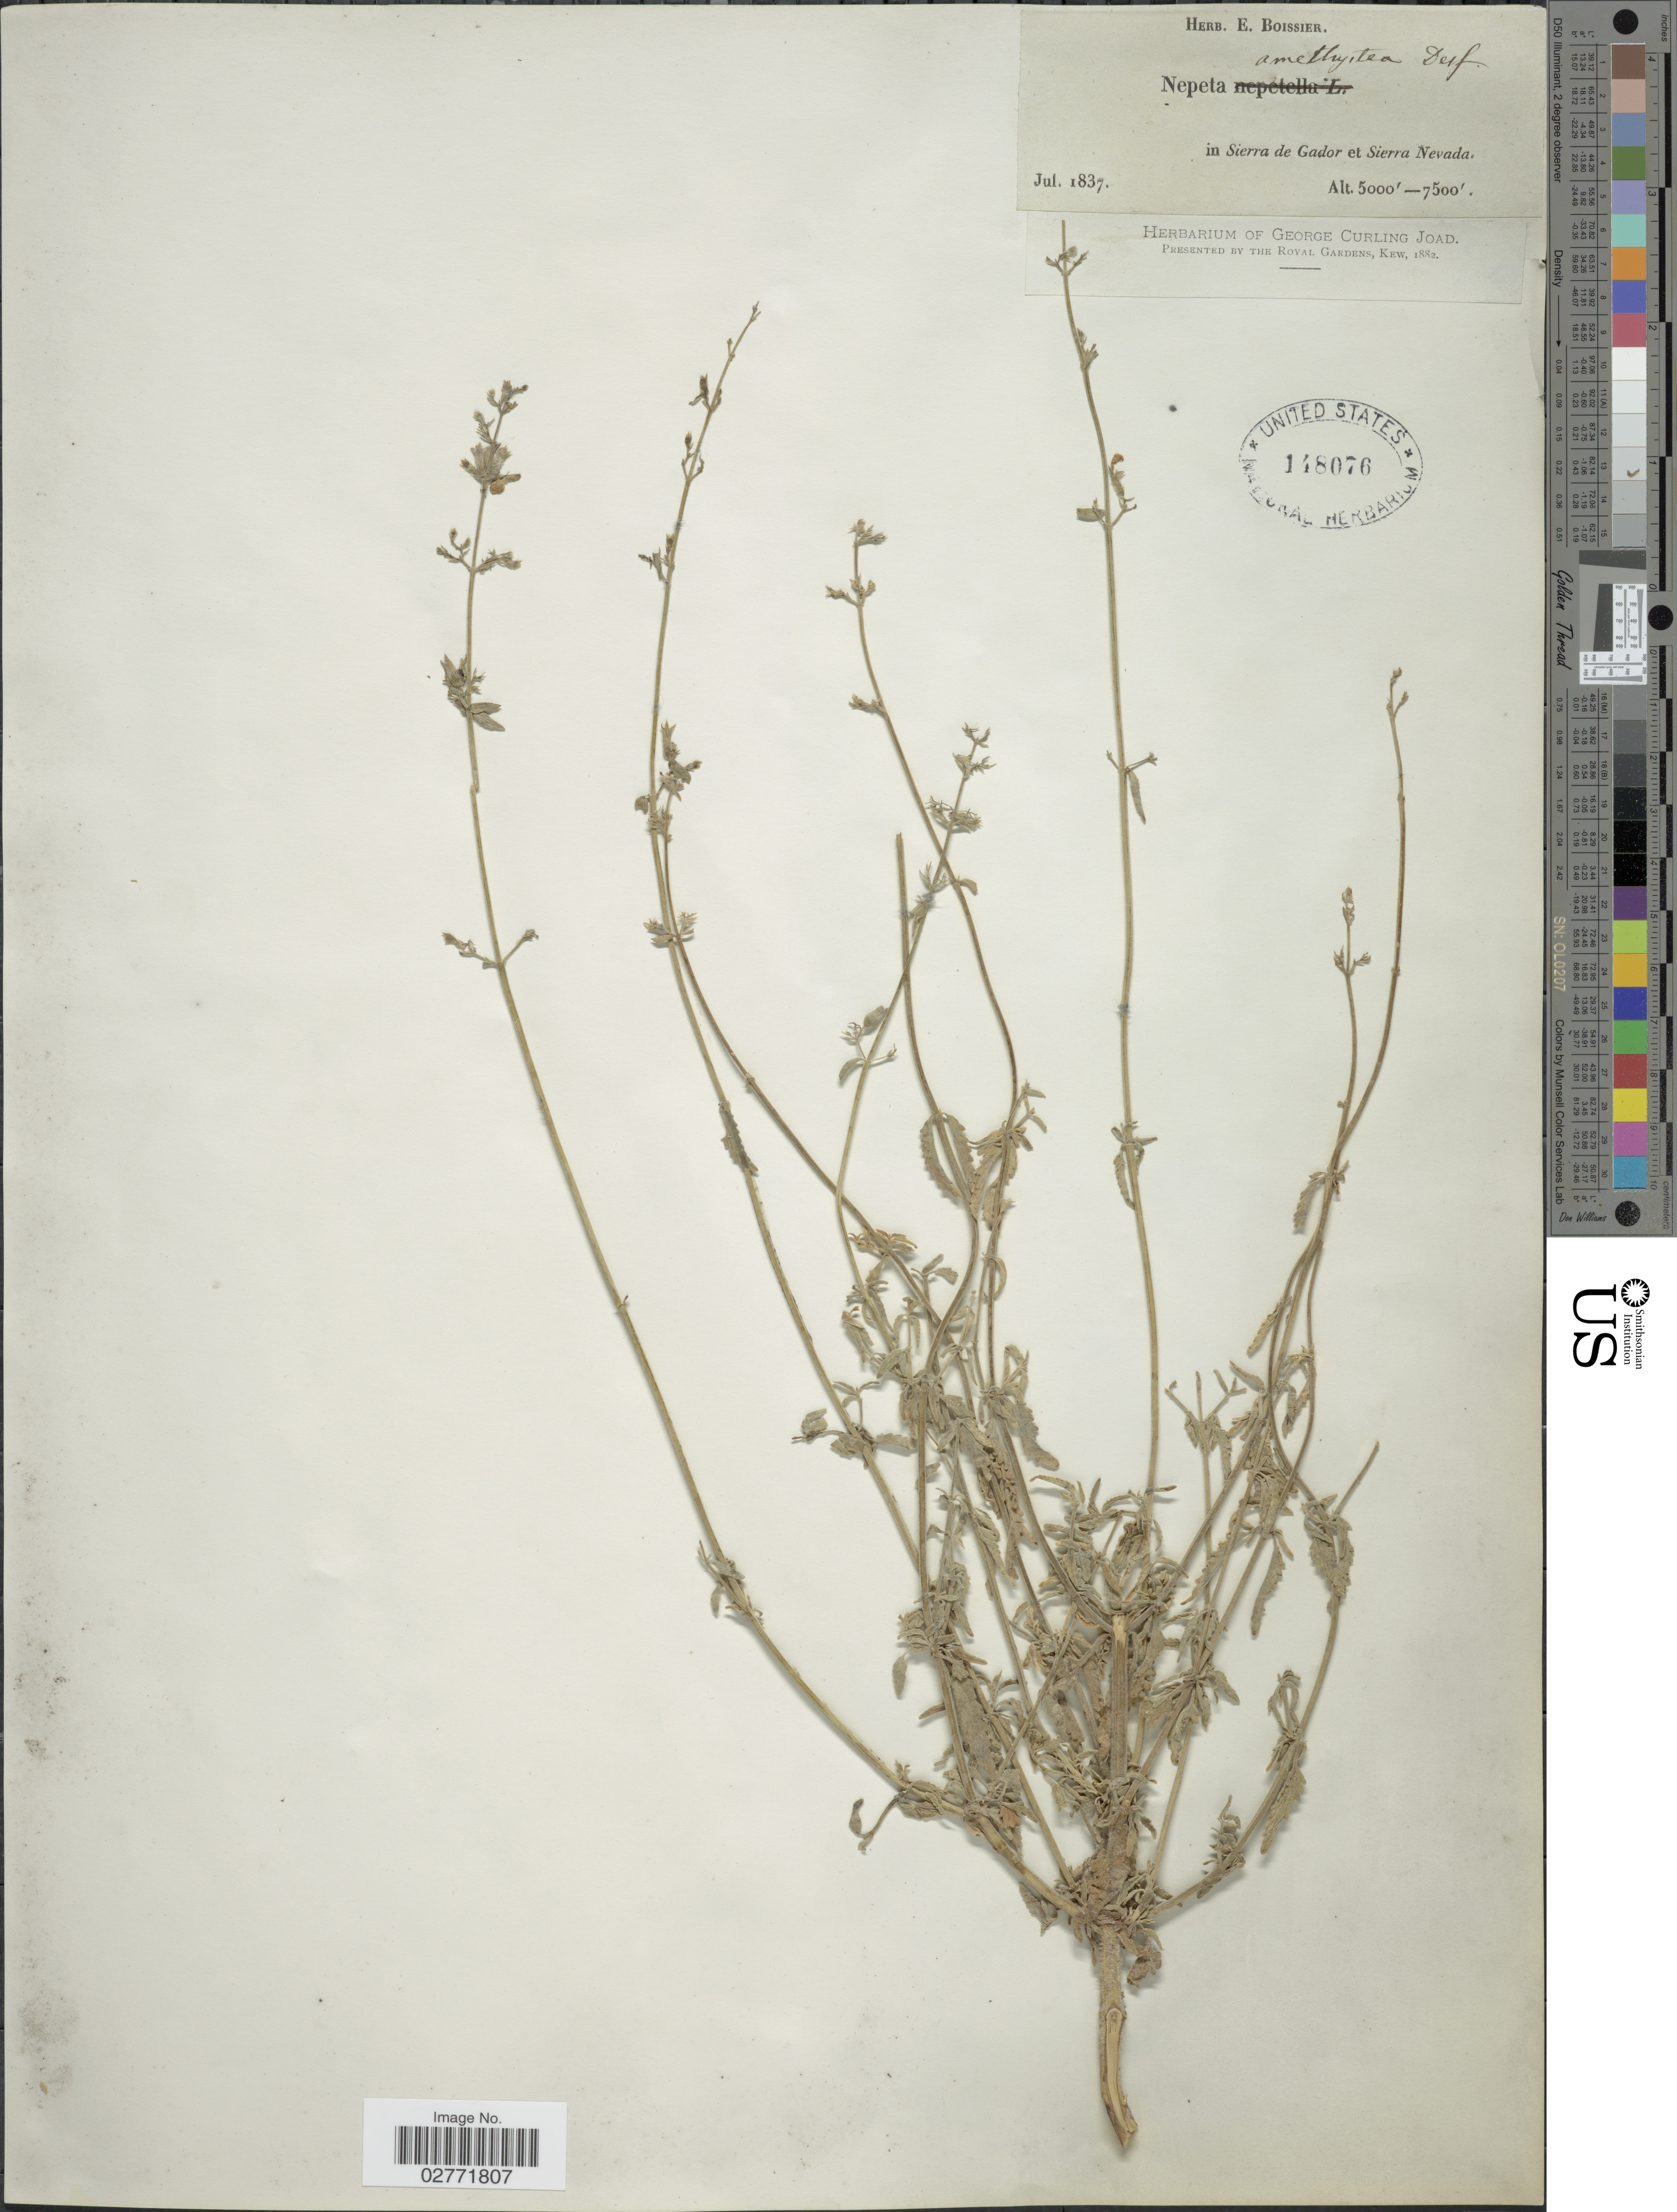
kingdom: Plantae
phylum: Tracheophyta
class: Magnoliopsida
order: Lamiales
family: Lamiaceae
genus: Nepeta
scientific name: Nepeta amethystea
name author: Desf. ex Poir.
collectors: ex herb. E. Boissier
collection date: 1837-07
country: Spain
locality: In Sierra de Gador et Sierra Nevada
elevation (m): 1524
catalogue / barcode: US 148076